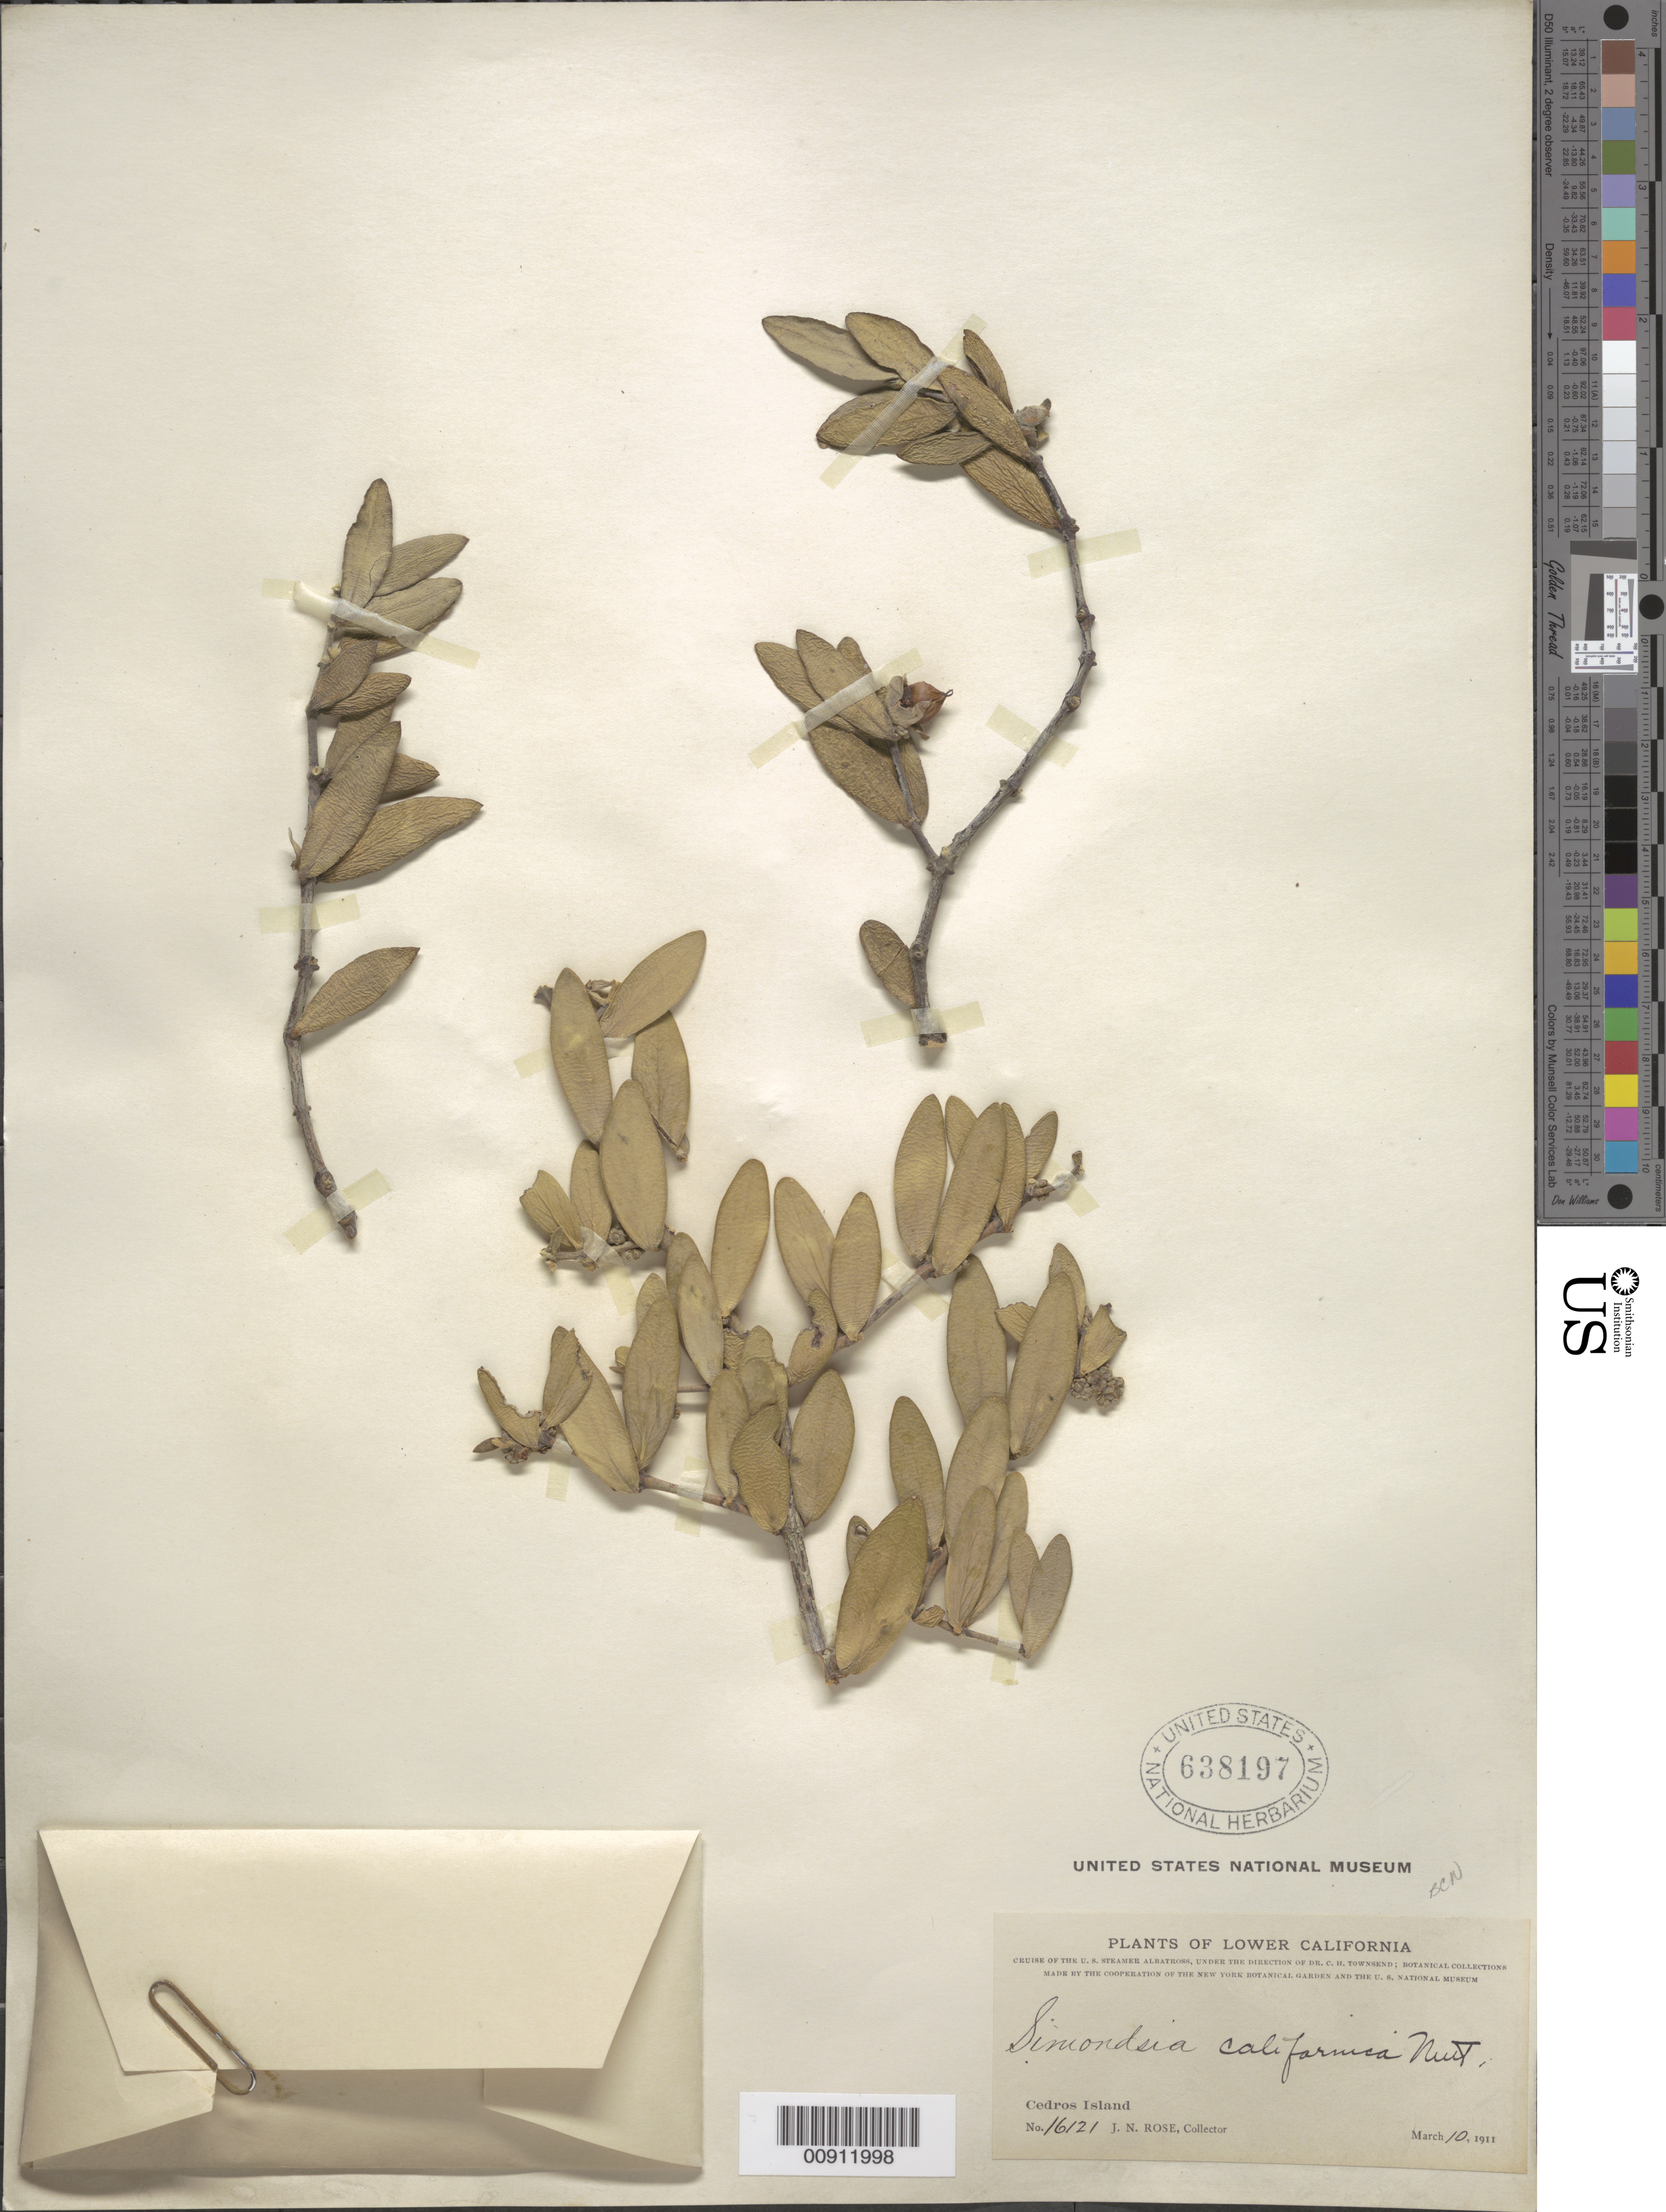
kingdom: Plantae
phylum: Tracheophyta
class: Magnoliopsida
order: Caryophyllales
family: Simmondsiaceae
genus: Simmondsia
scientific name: Simmondsia chinensis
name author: (Link) C.K. Schneid.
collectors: J. N. Rose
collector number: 16121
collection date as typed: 10 Mar 1911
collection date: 1911-03-10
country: Mexico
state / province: Baja California Norte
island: Cedros I.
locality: Cedros Island. Lower California.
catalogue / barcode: US 638197